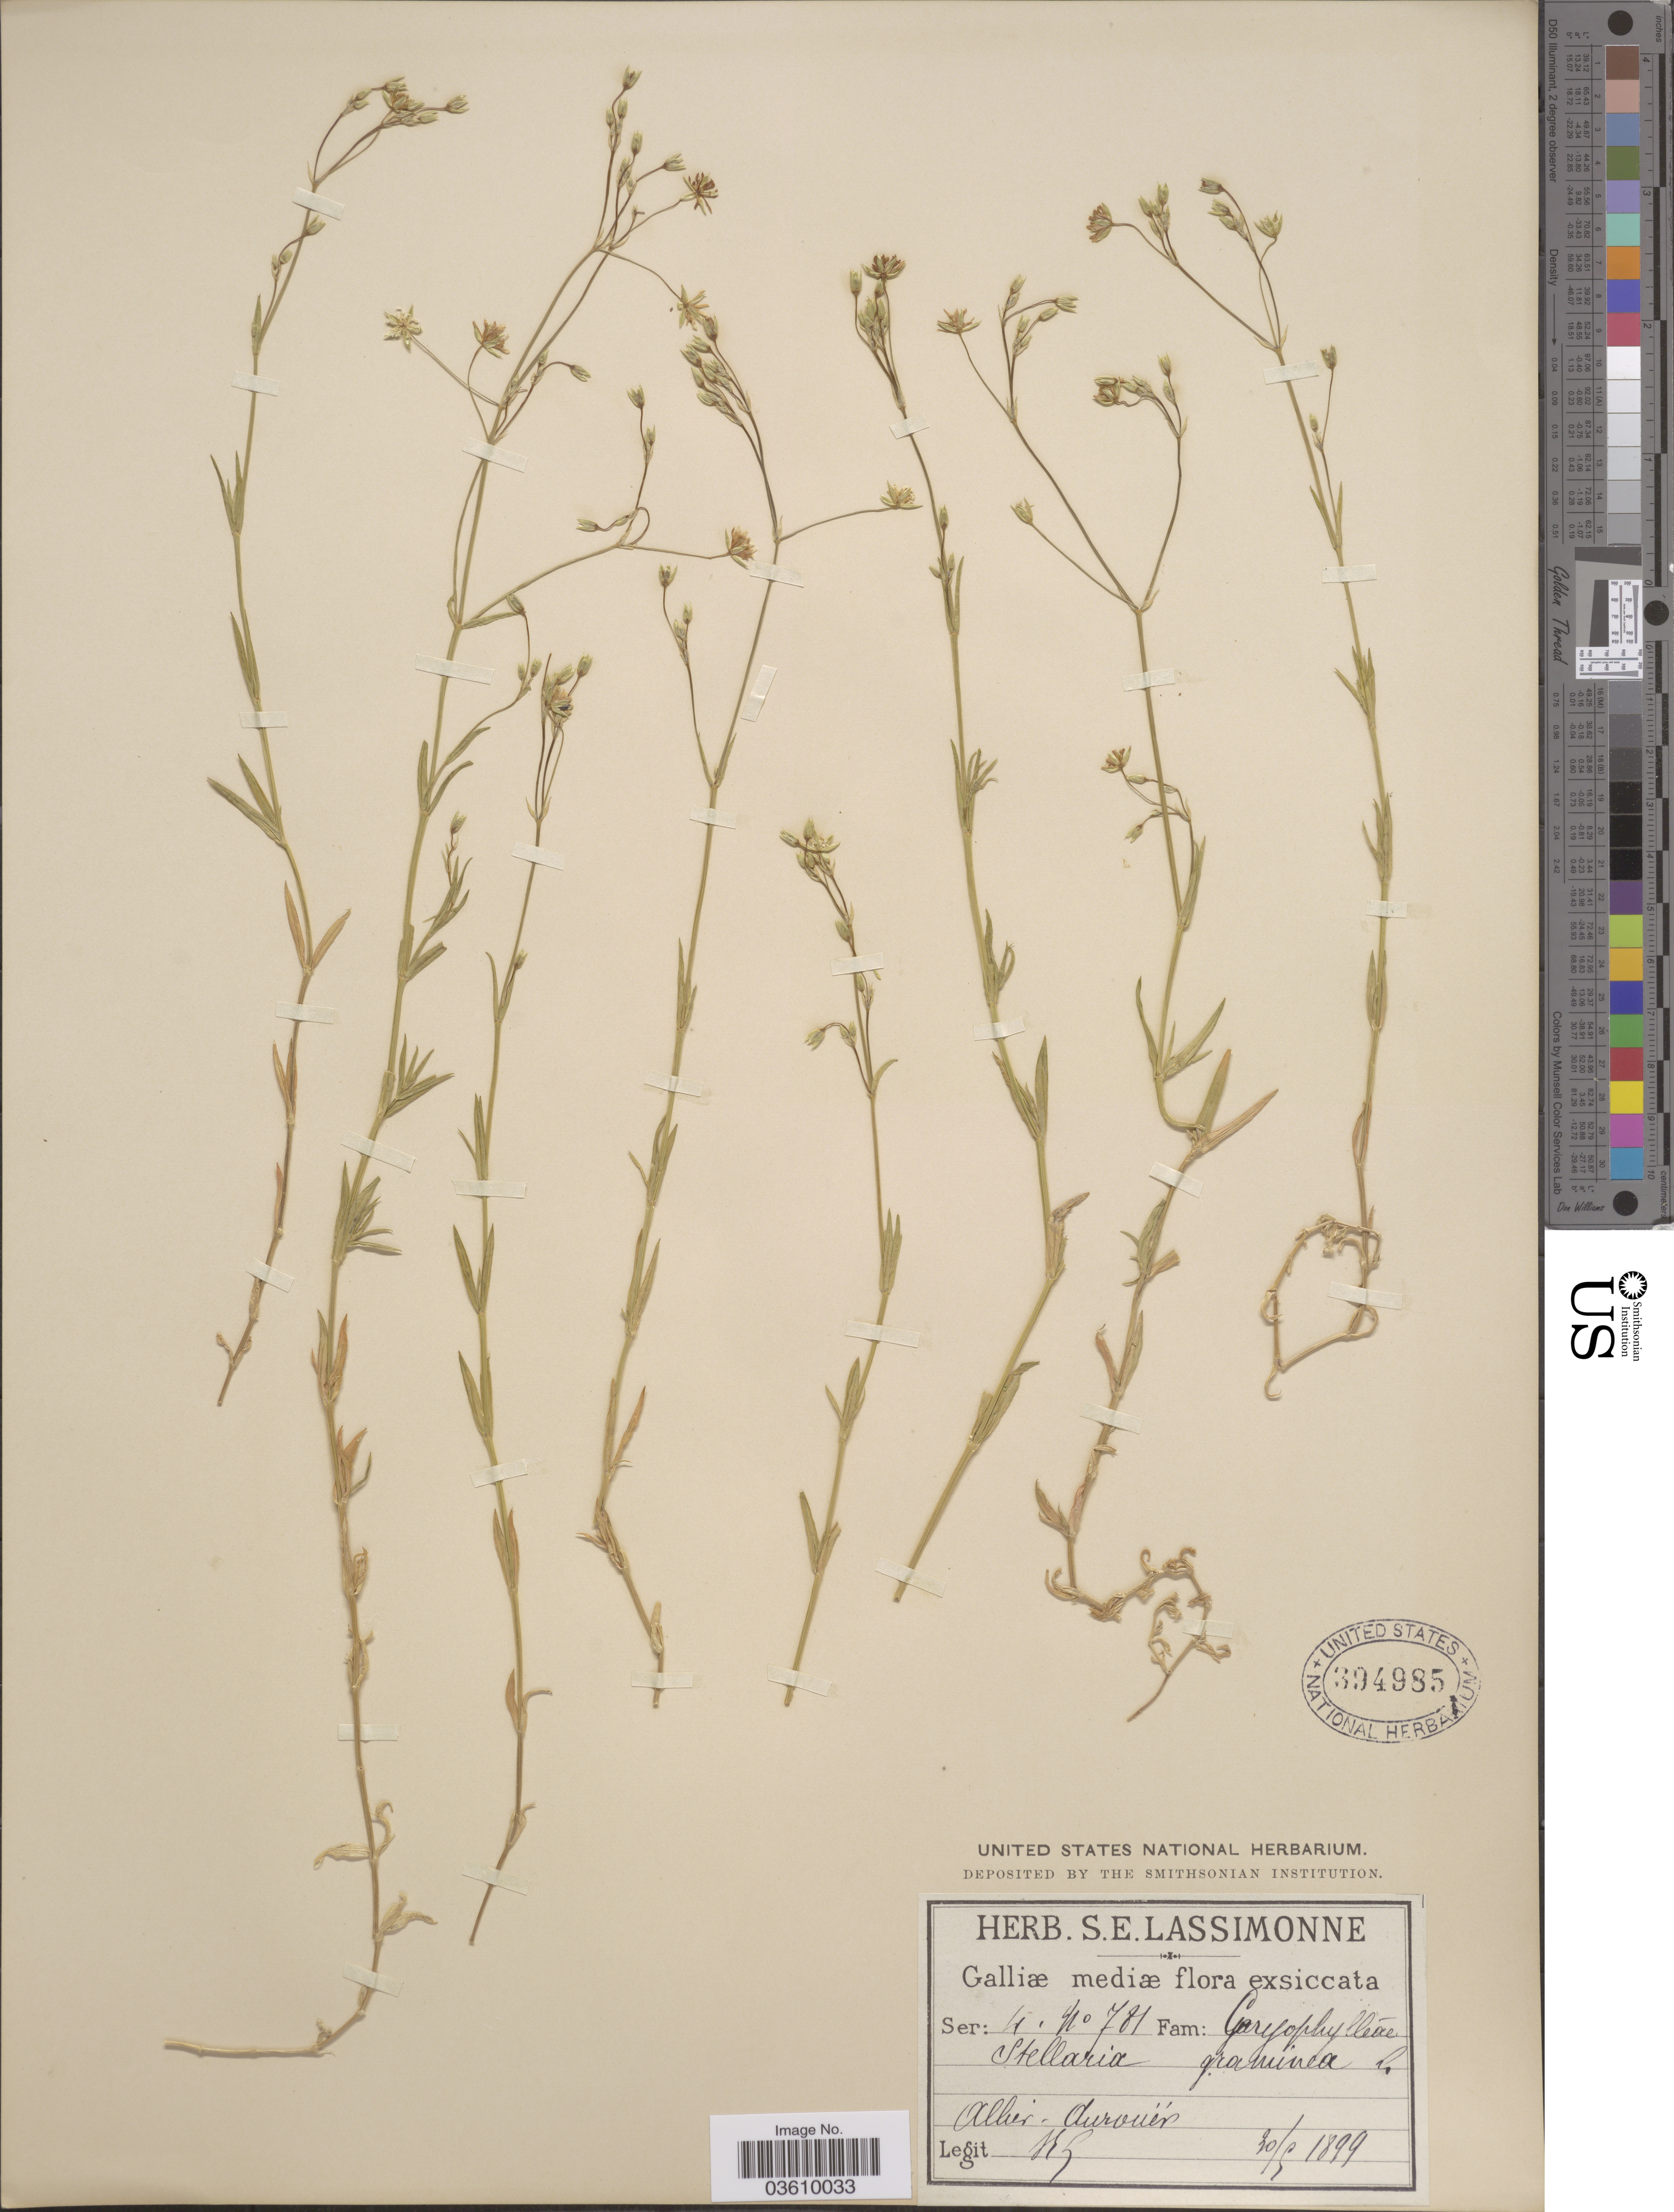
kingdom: Plantae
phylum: Tracheophyta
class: Magnoliopsida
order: Caryophyllales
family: Caryophyllaceae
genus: Stellaria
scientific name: Stellaria graminea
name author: L.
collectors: S. Lassimonne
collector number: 781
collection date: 1899-05-30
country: France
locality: Galliæ mediæ. Allier Aurouër.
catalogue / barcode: US 394985